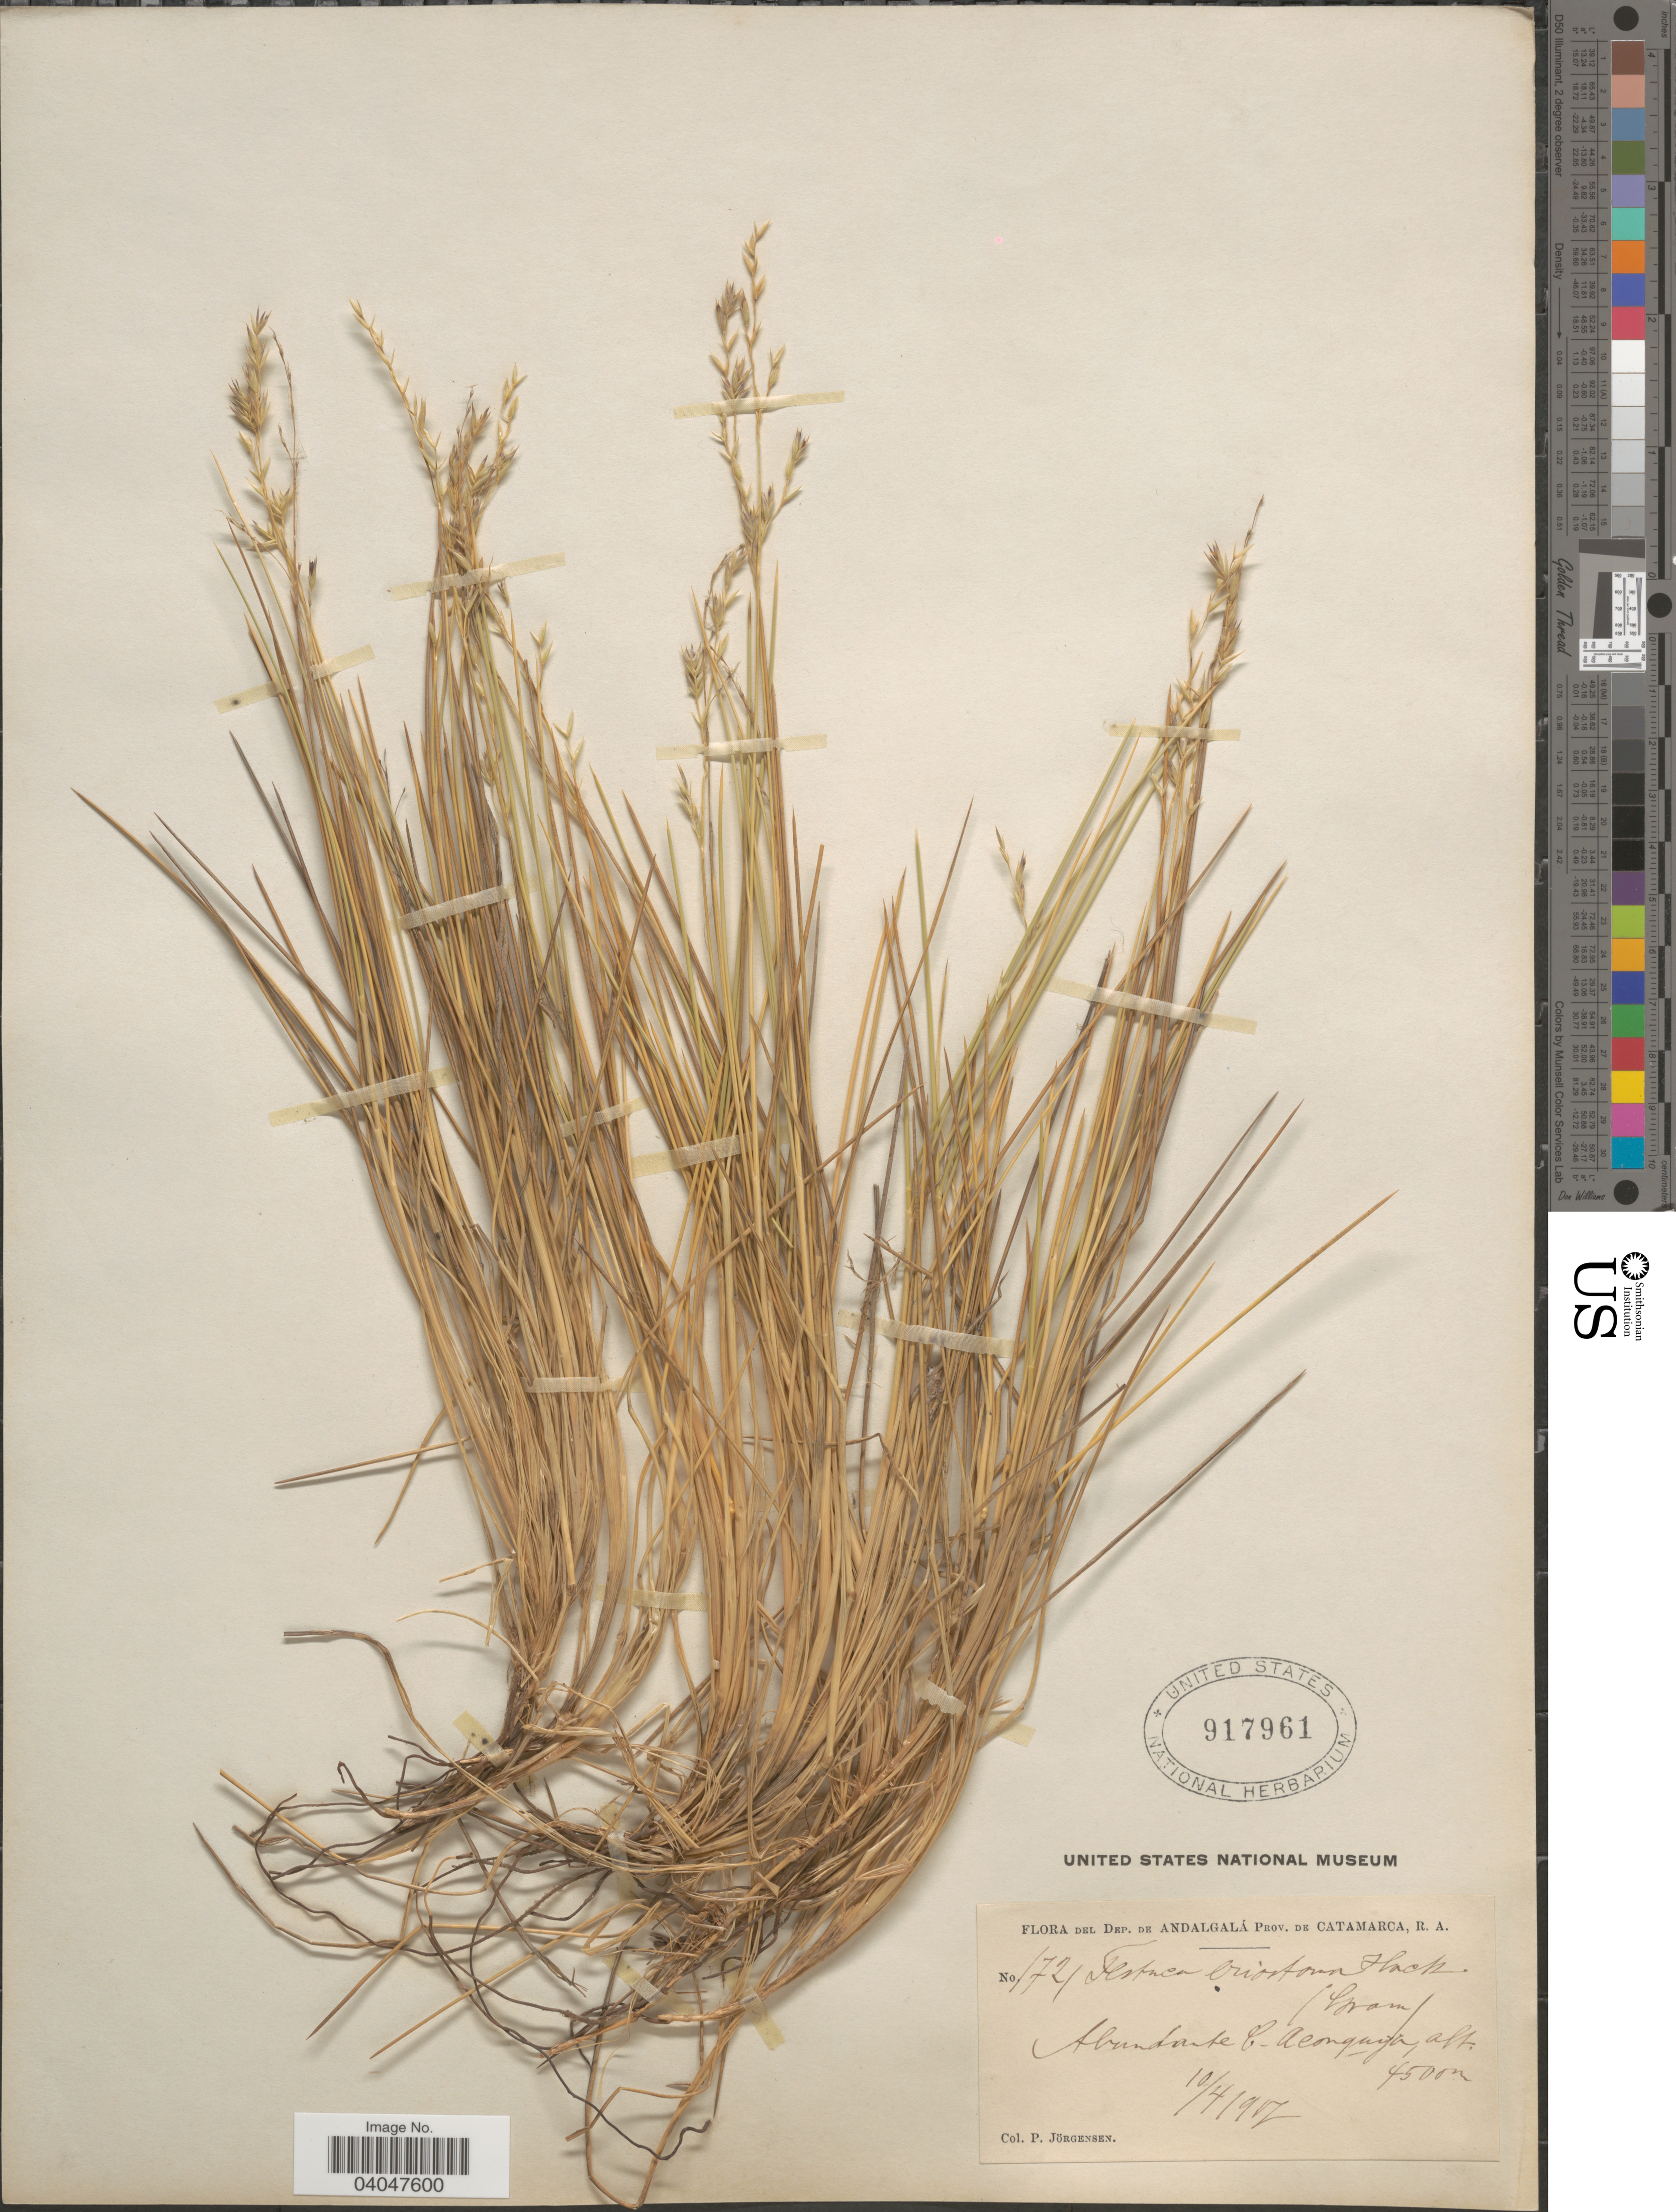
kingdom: Plantae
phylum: Tracheophyta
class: Liliopsida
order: Poales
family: Poaceae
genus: Festuca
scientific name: Festuca eriostoma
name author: Hack.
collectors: P. Jörgensen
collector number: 1721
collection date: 1907-04-10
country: Argentina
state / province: Catamarca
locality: Dep. de Andalgalá. Prov. de Catamarca. C-Aconquija.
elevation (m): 4500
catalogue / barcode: US 917961